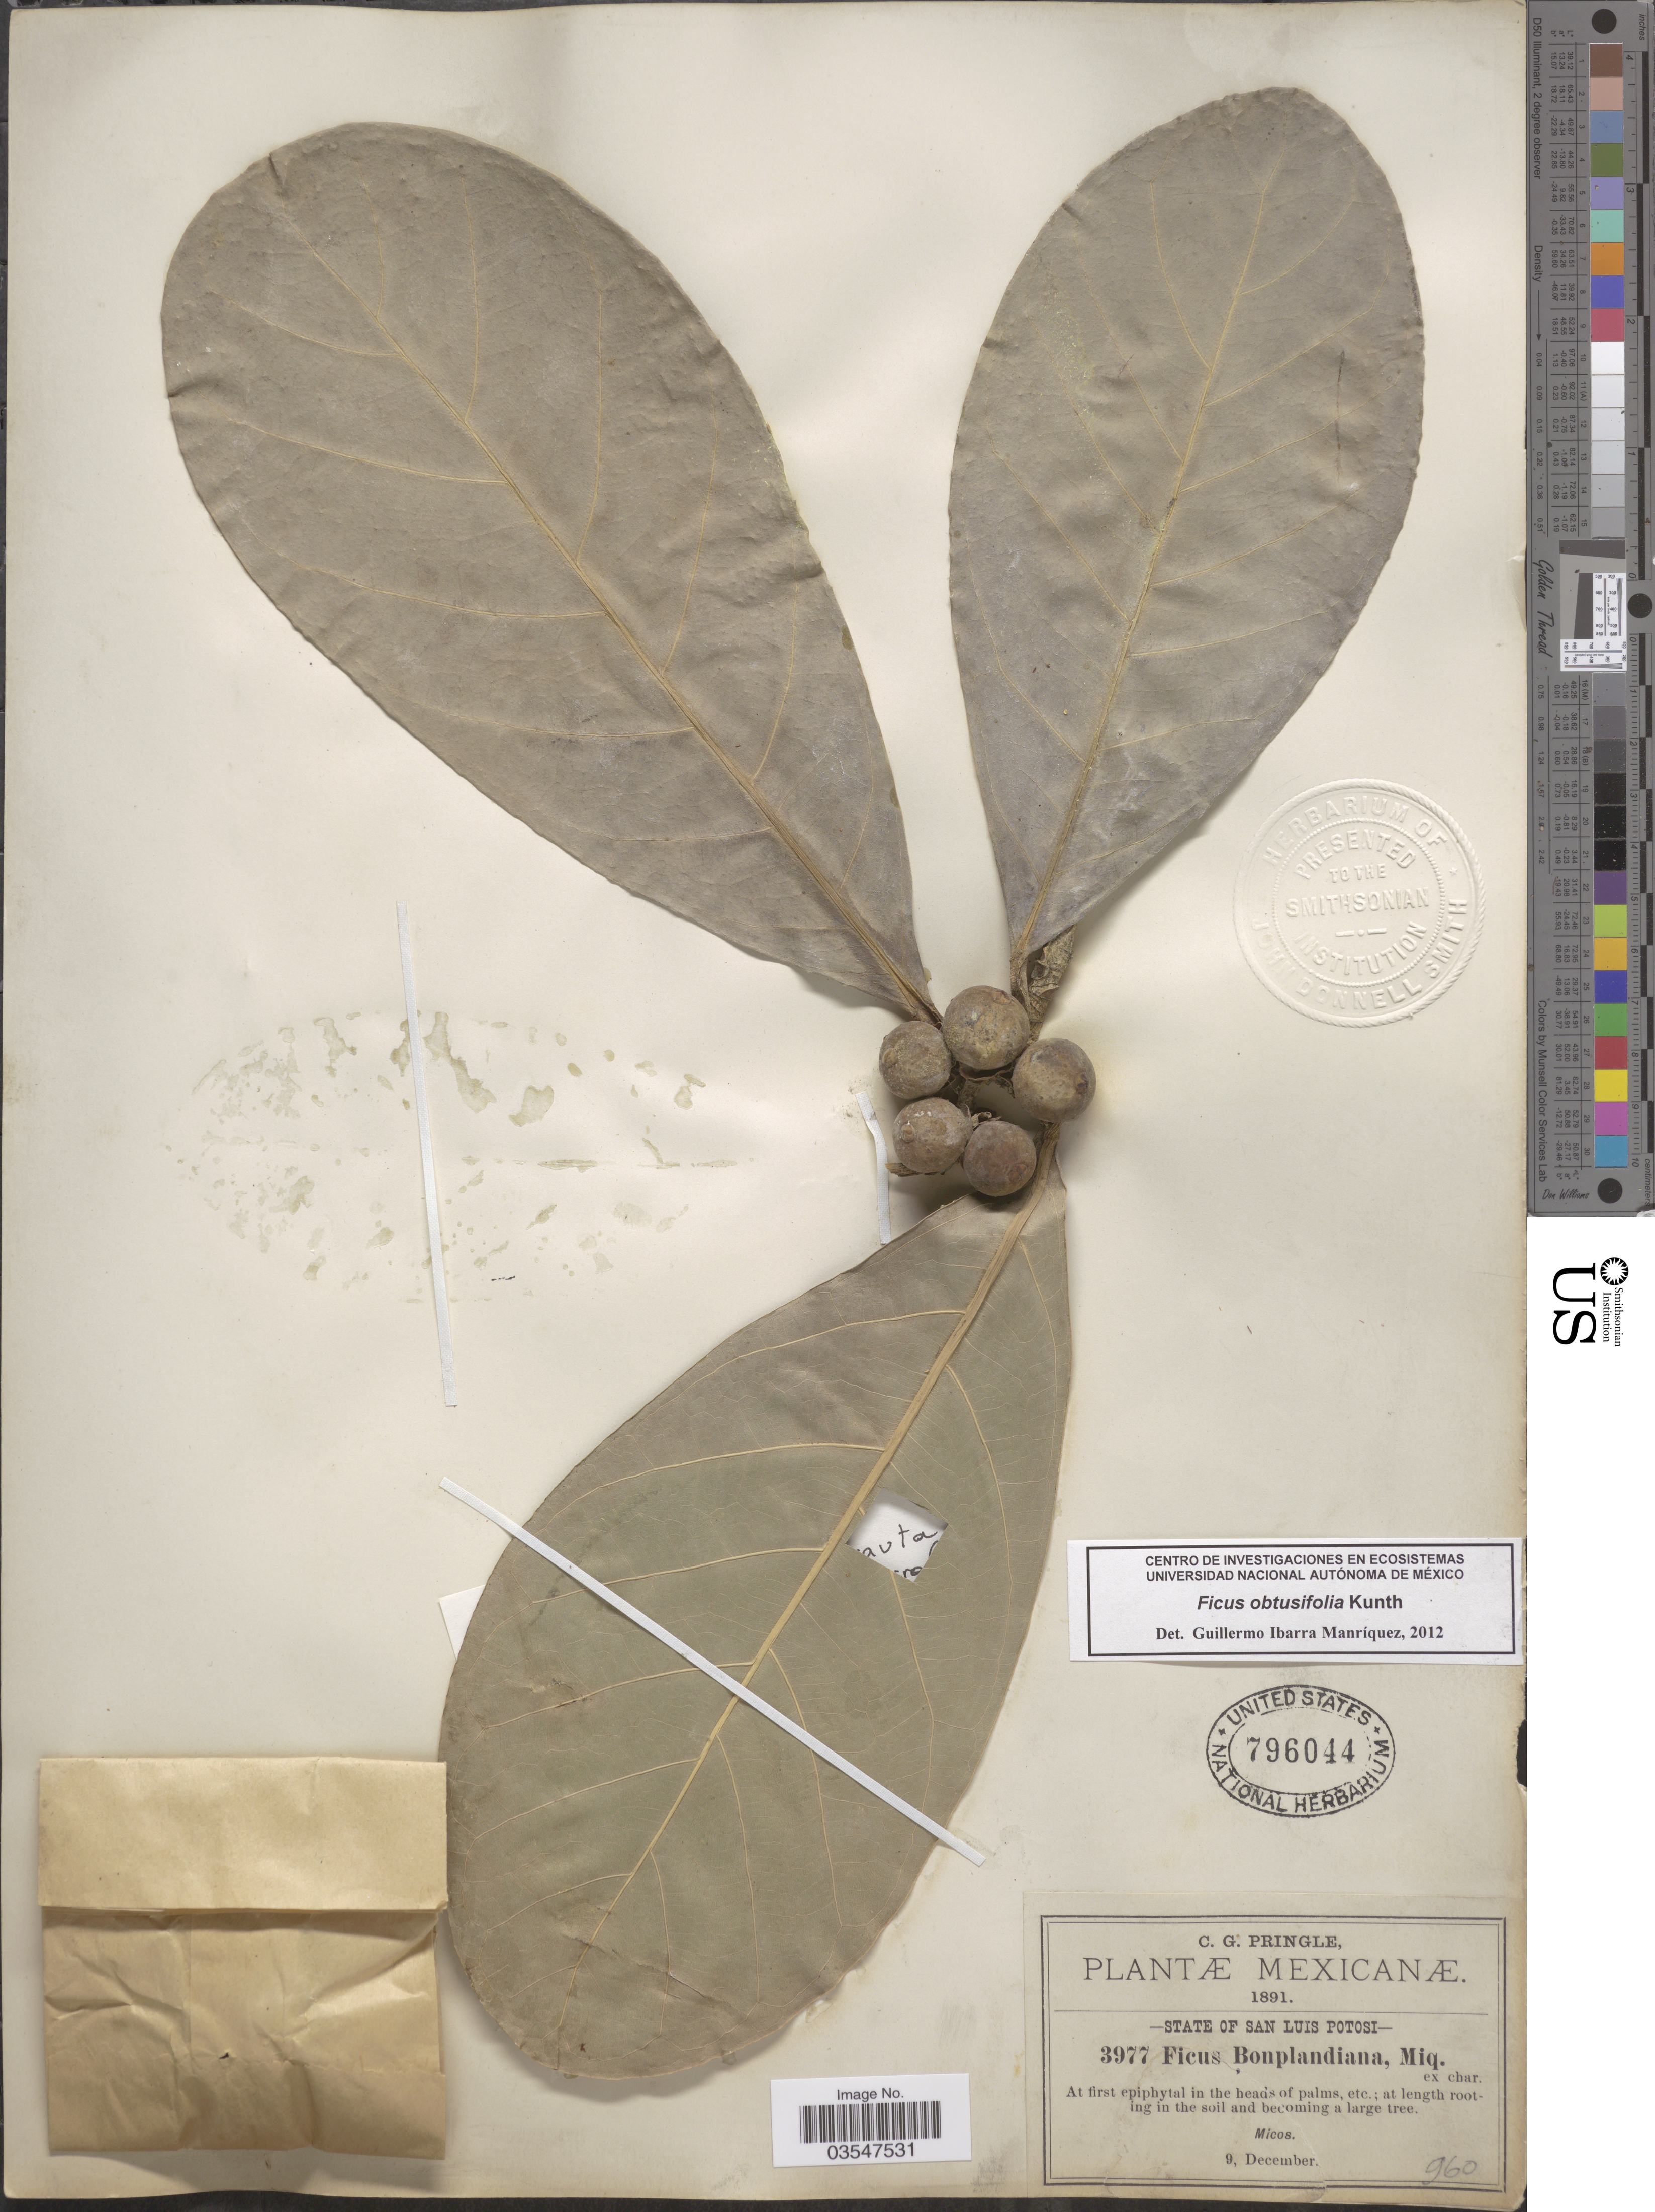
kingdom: Plantae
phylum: Tracheophyta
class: Magnoliopsida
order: Rosales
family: Moraceae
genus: Ficus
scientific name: Ficus obtusifolia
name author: Kunth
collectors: C. G. Pringle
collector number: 3977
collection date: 1891-12-09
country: Mexico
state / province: San Luis Potosí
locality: Micos.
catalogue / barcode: US 796044